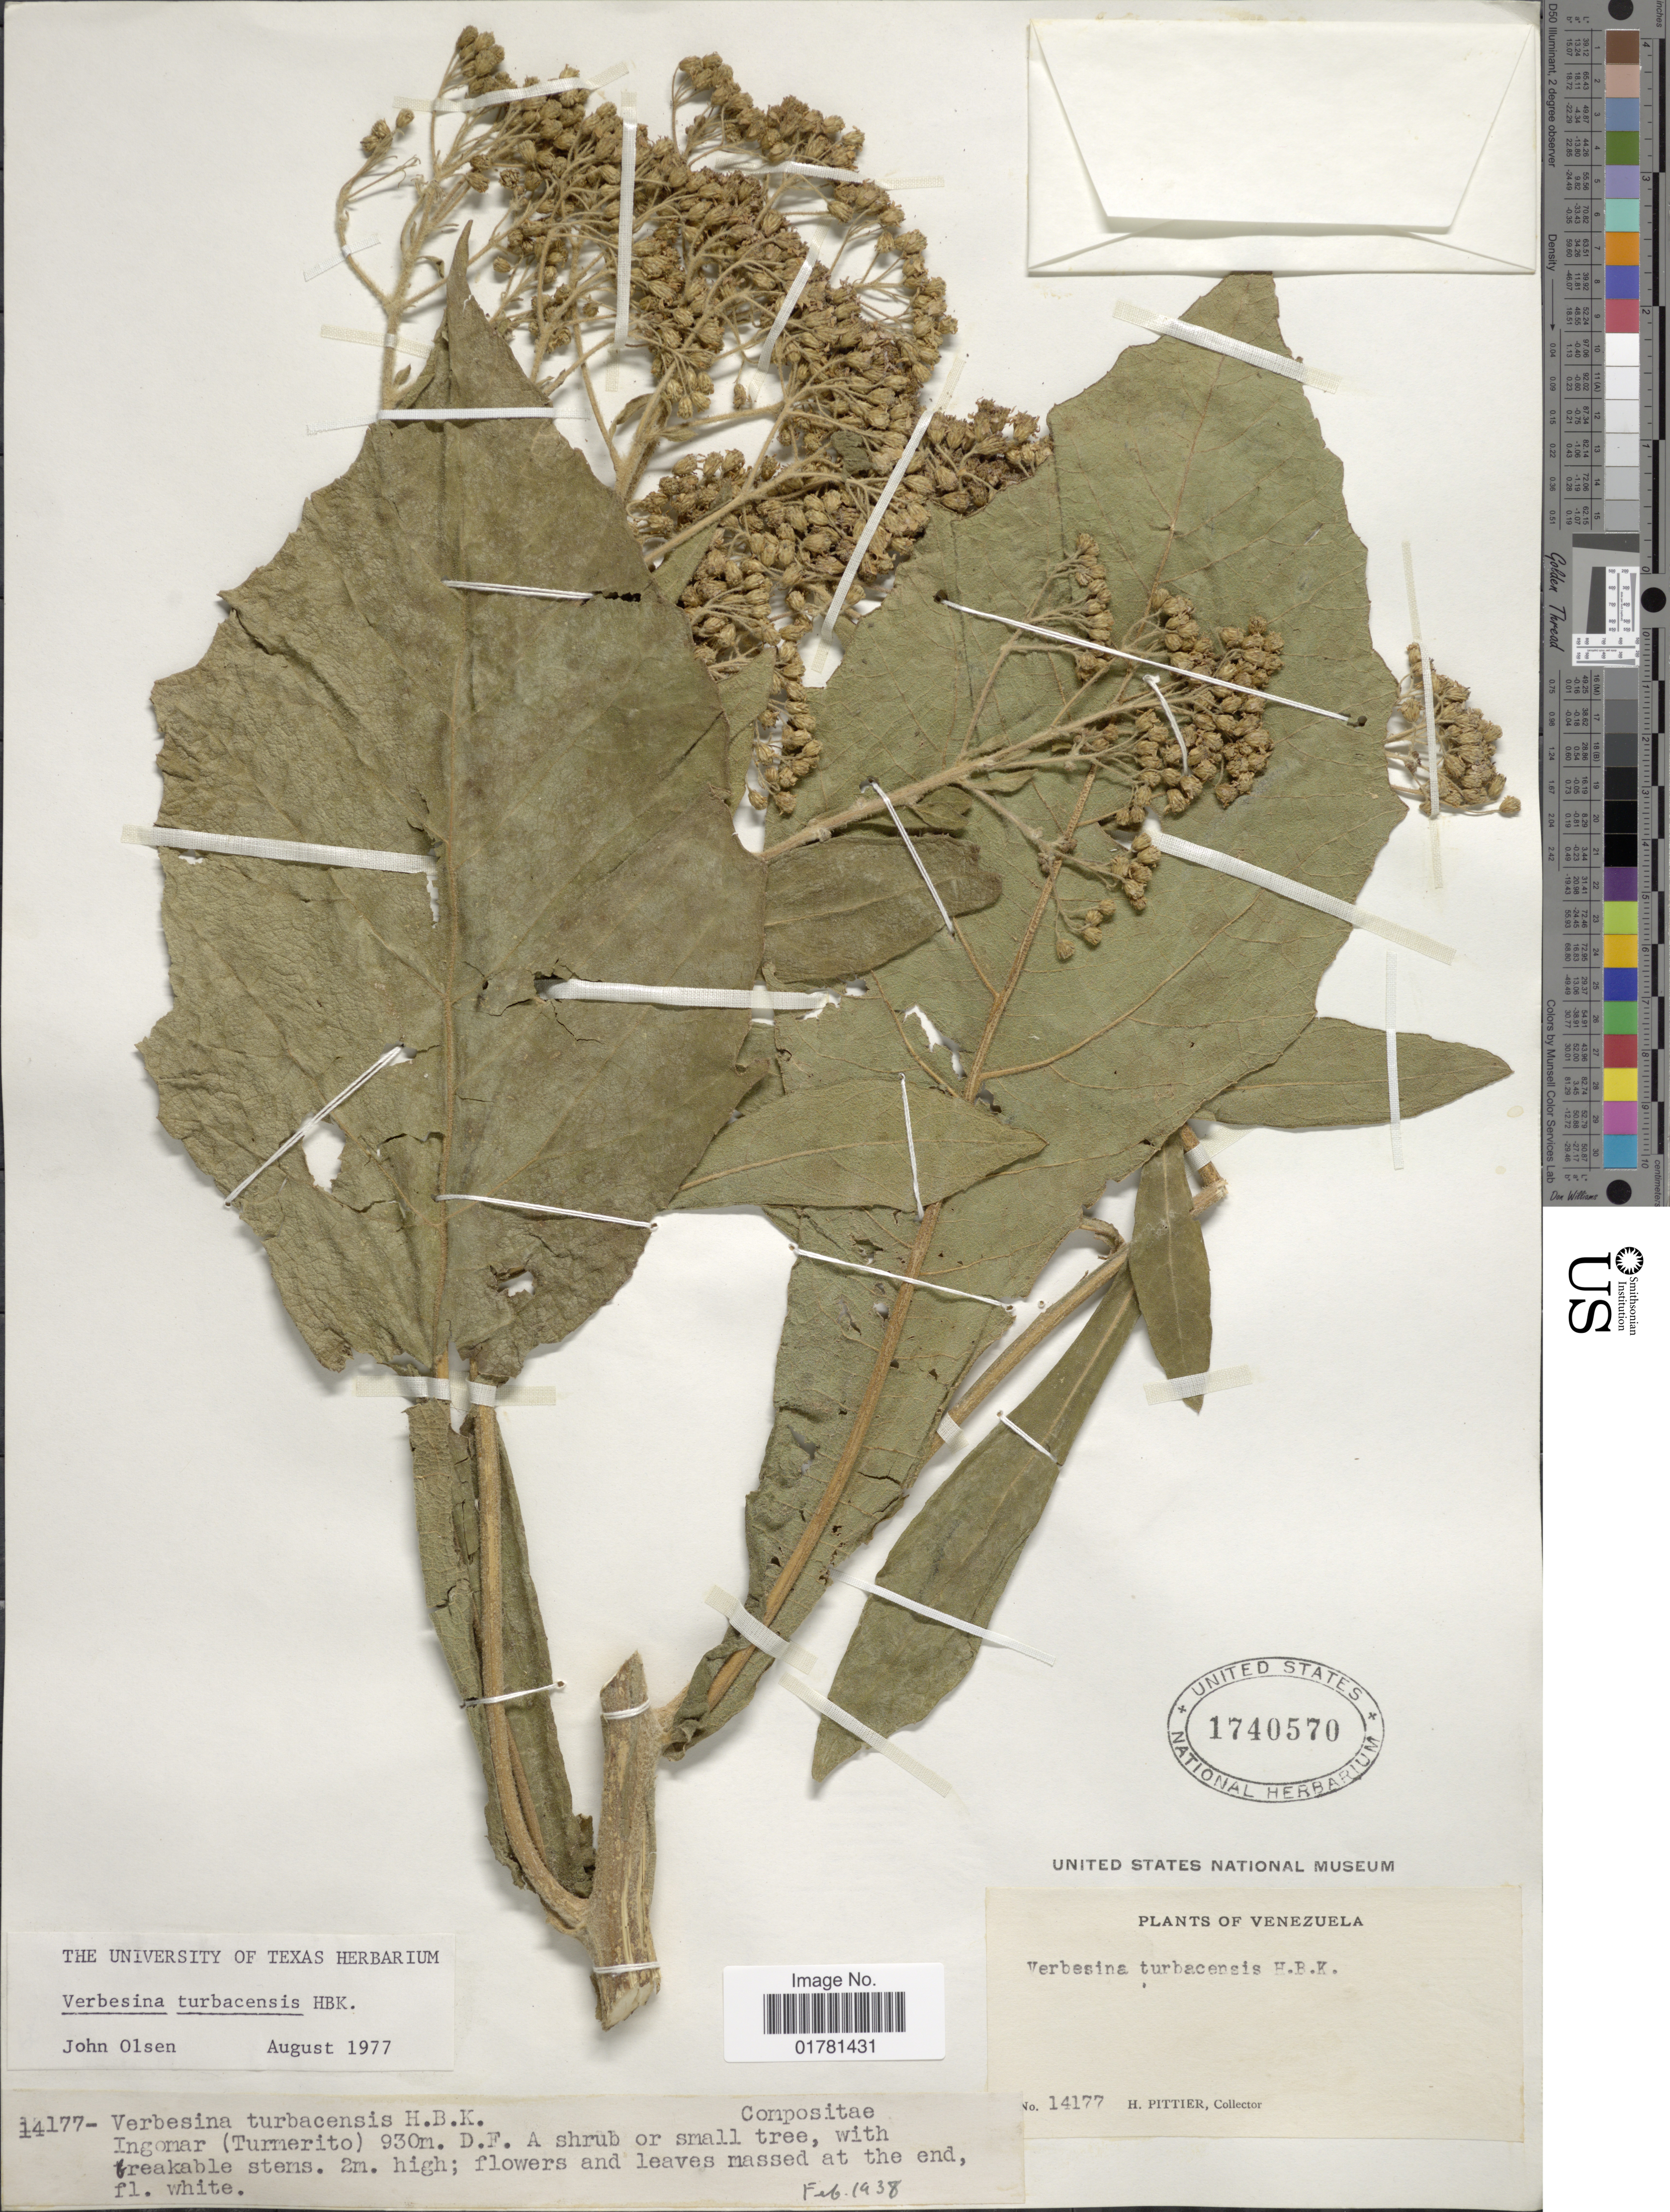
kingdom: Plantae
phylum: Tracheophyta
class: Magnoliopsida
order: Asterales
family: Asteraceae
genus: Verbesina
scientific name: Verbesina turbacensis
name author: Kunth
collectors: H. F. Pittier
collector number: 14177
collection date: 1938-02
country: Venezuela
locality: Ingomar (Turmerito) D.F.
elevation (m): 930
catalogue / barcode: US 1740570